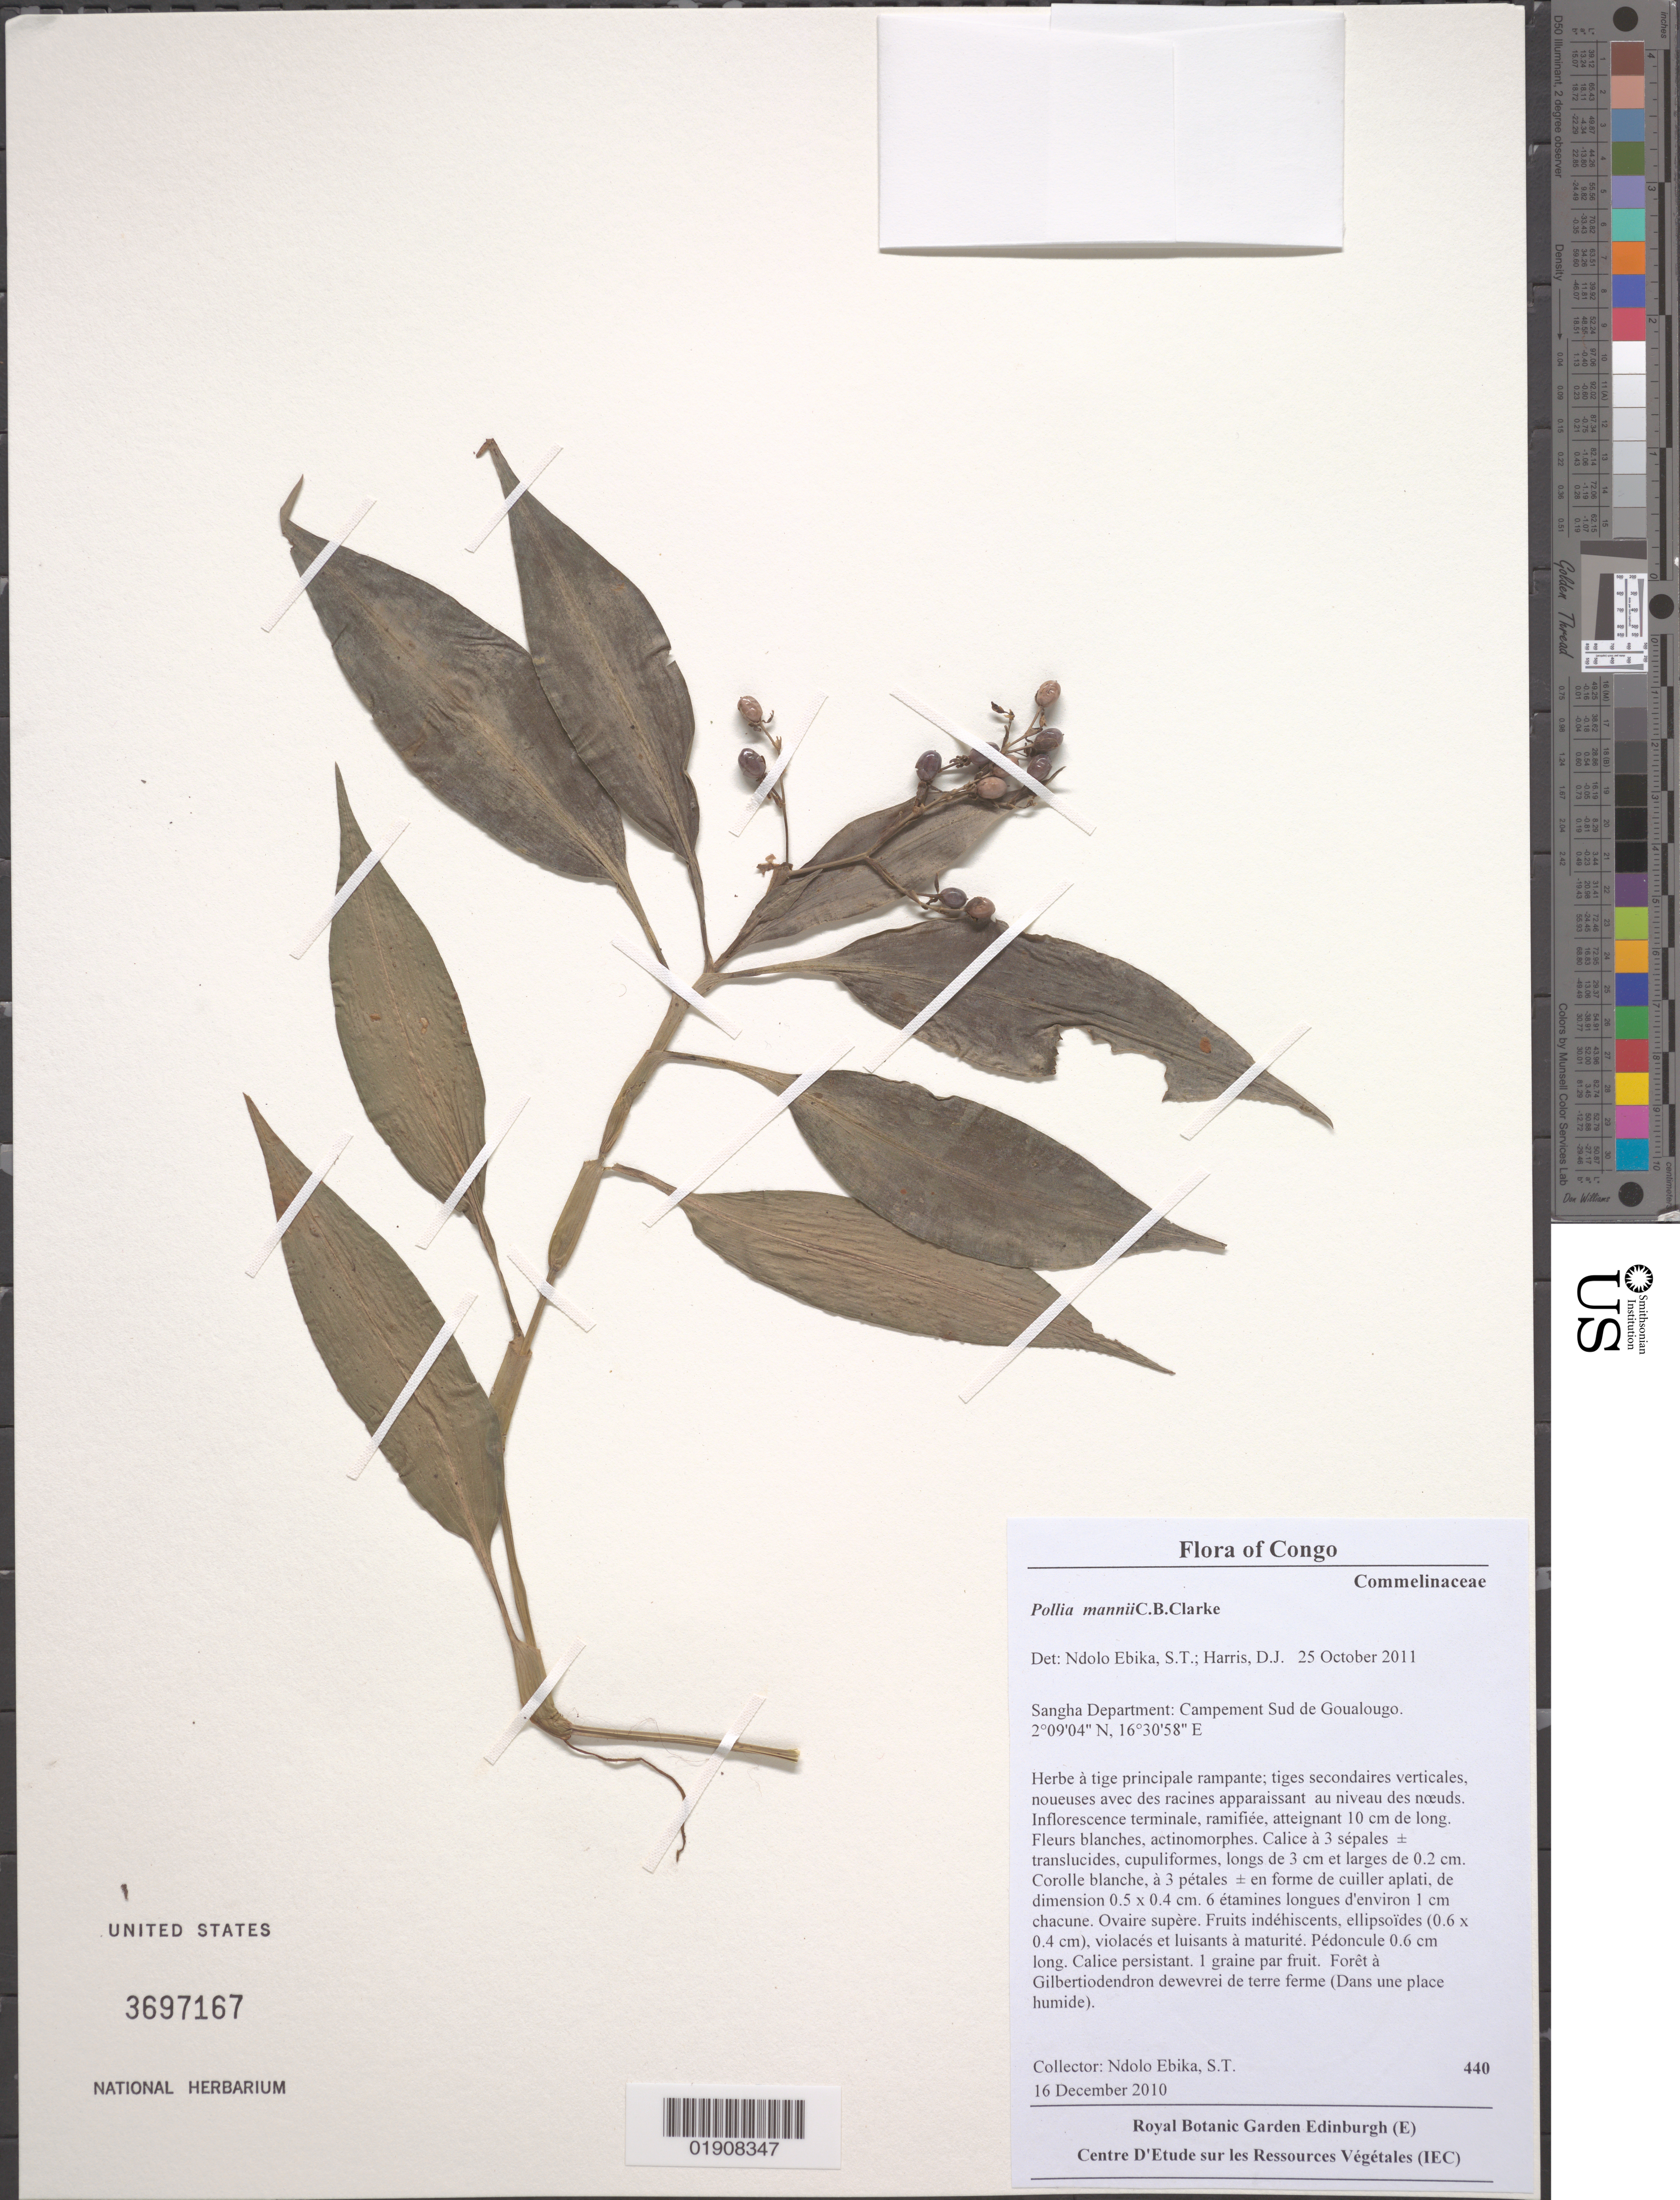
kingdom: Plantae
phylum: Tracheophyta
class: Liliopsida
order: Commelinales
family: Commelinaceae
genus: Pollia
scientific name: Pollia mannii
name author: C.B. Clarke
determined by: Ndolo Ebika, S. T.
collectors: S. Ndolo Ebika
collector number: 440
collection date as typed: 16 December 2010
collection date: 2010-12-16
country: Congo, Republic of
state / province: Sangha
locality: Campement Sud de Goualougo.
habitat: Foret a Gilbertiodendron dewevrei de terre ferme (Dans une place humide).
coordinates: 2 09 04 N, 16 30 58 E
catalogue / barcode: US 3697167